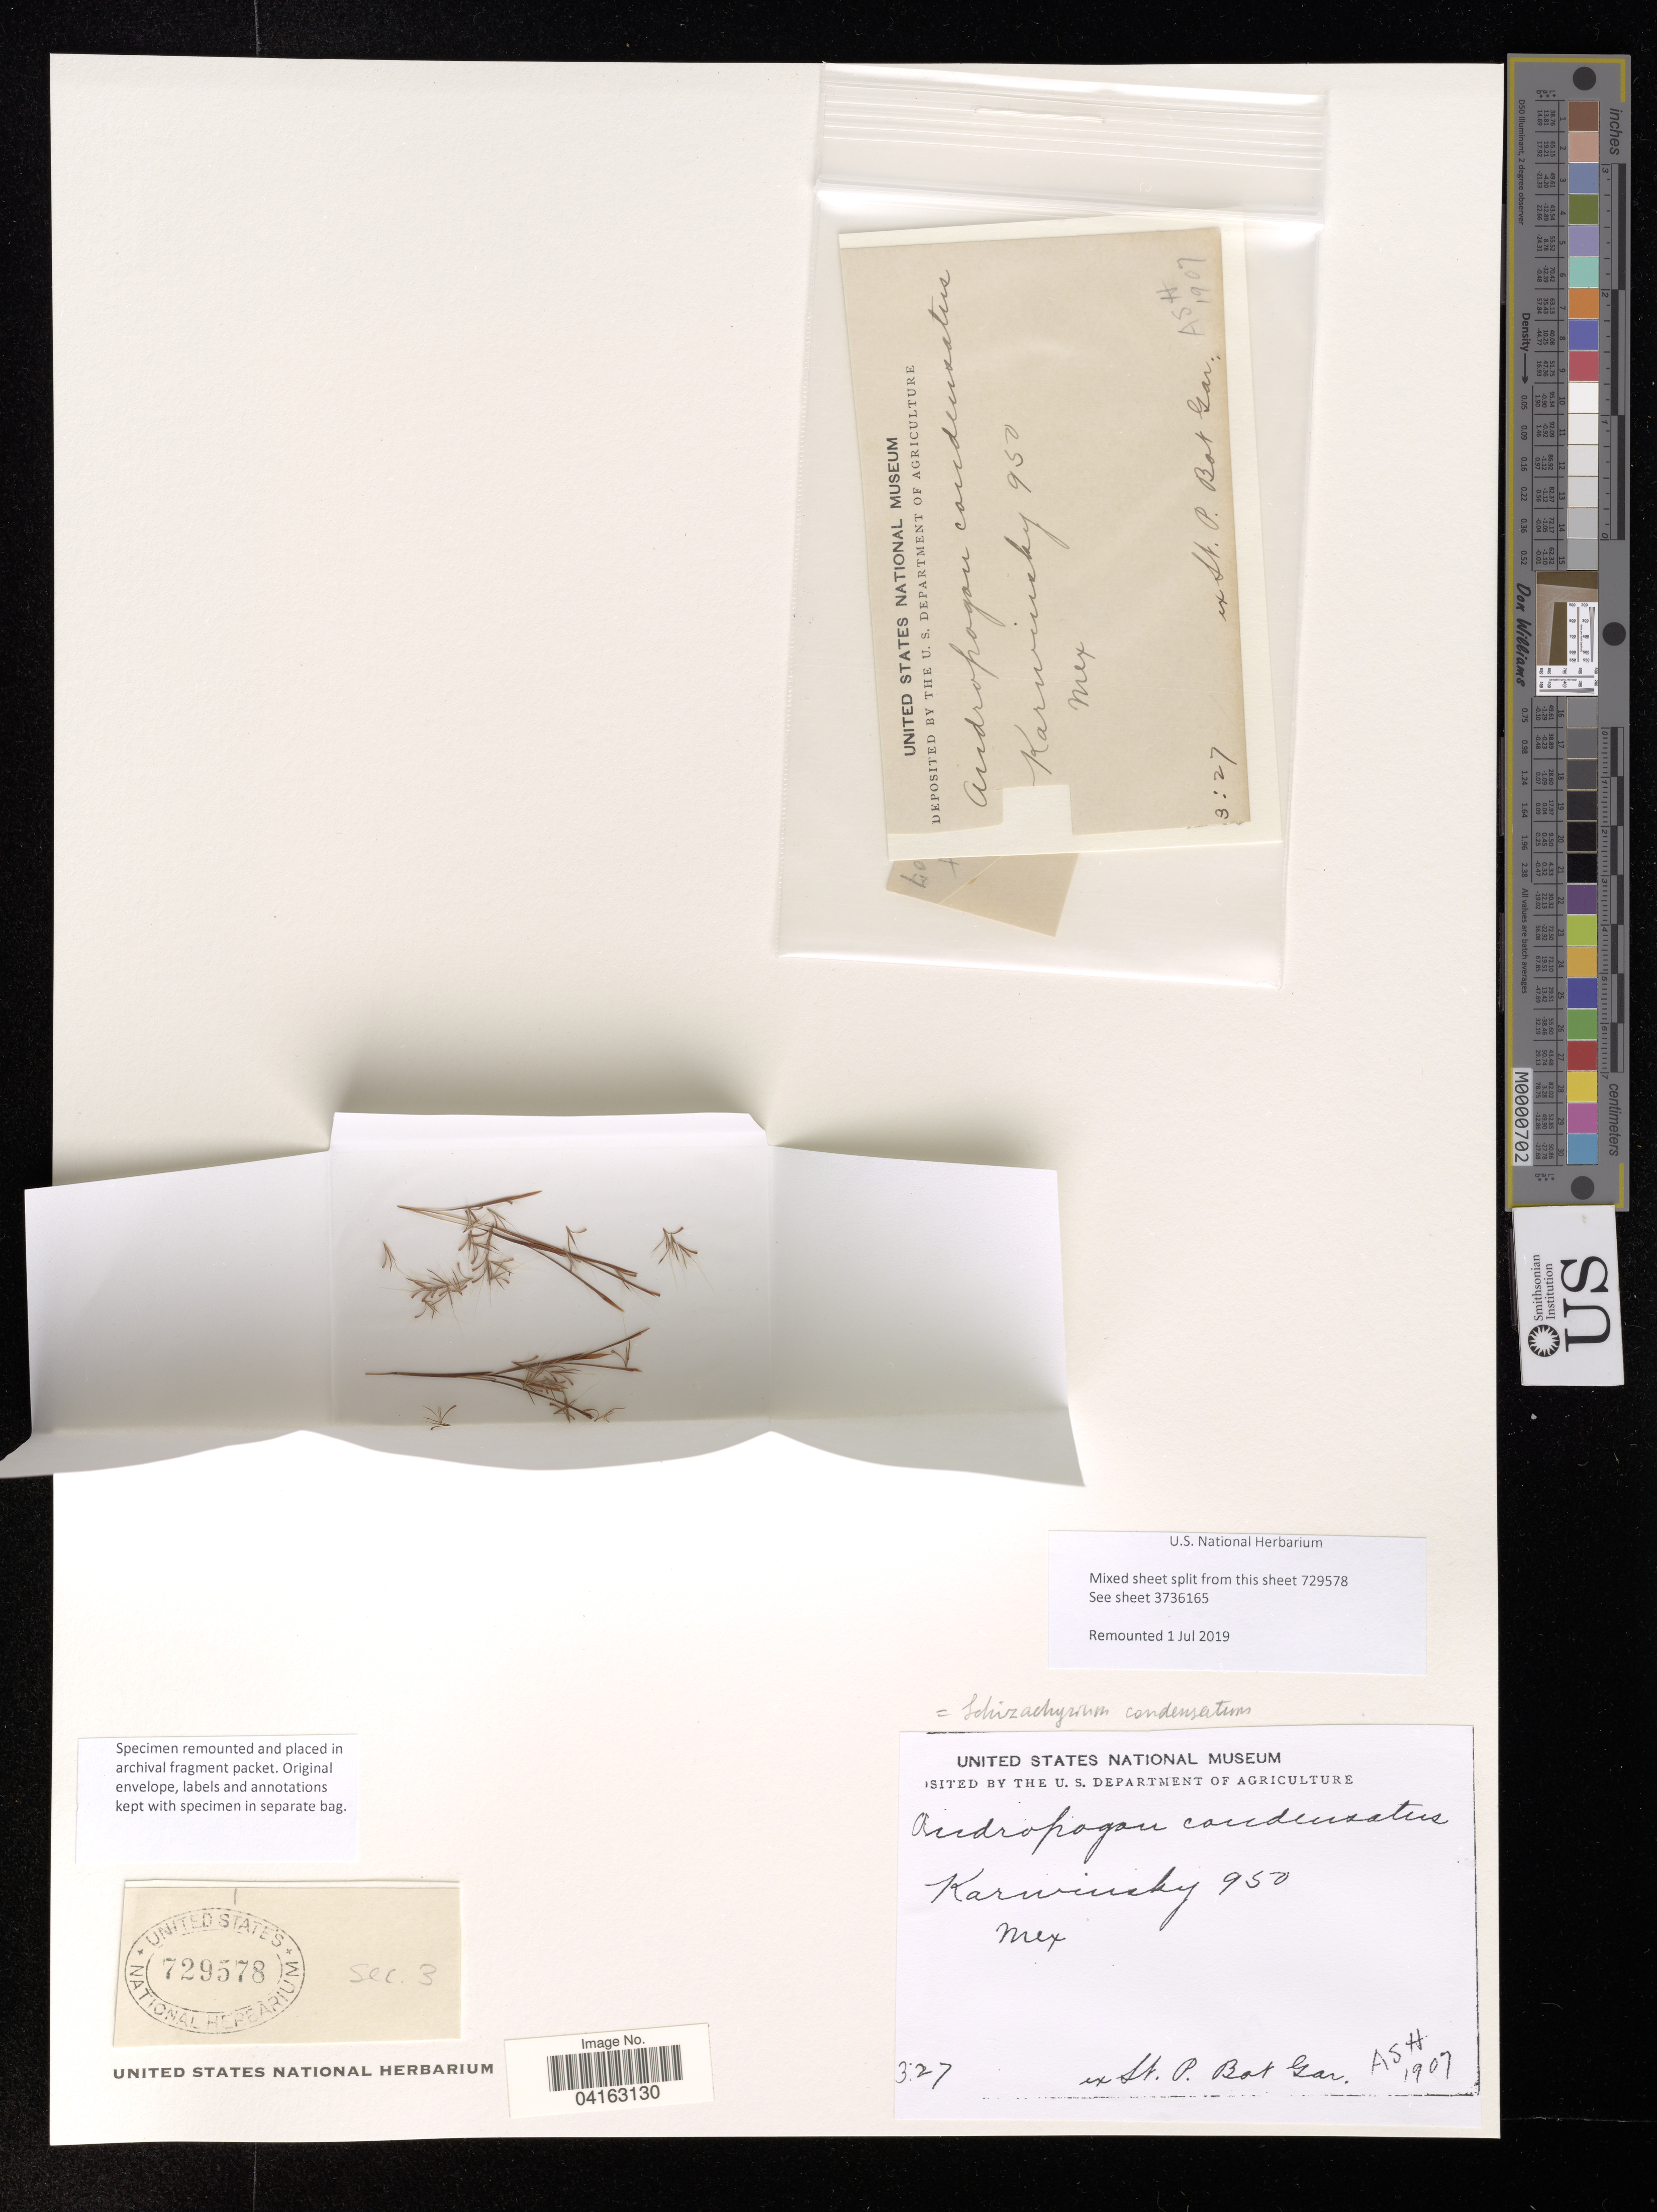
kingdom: Plantae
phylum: Tracheophyta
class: Liliopsida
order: Poales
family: Poaceae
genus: Schizachyrium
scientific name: Schizachyrium condensatum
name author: (Kunth) Nees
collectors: Karwinsky, --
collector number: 950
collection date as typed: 1907?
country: Mexico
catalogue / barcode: US 729578